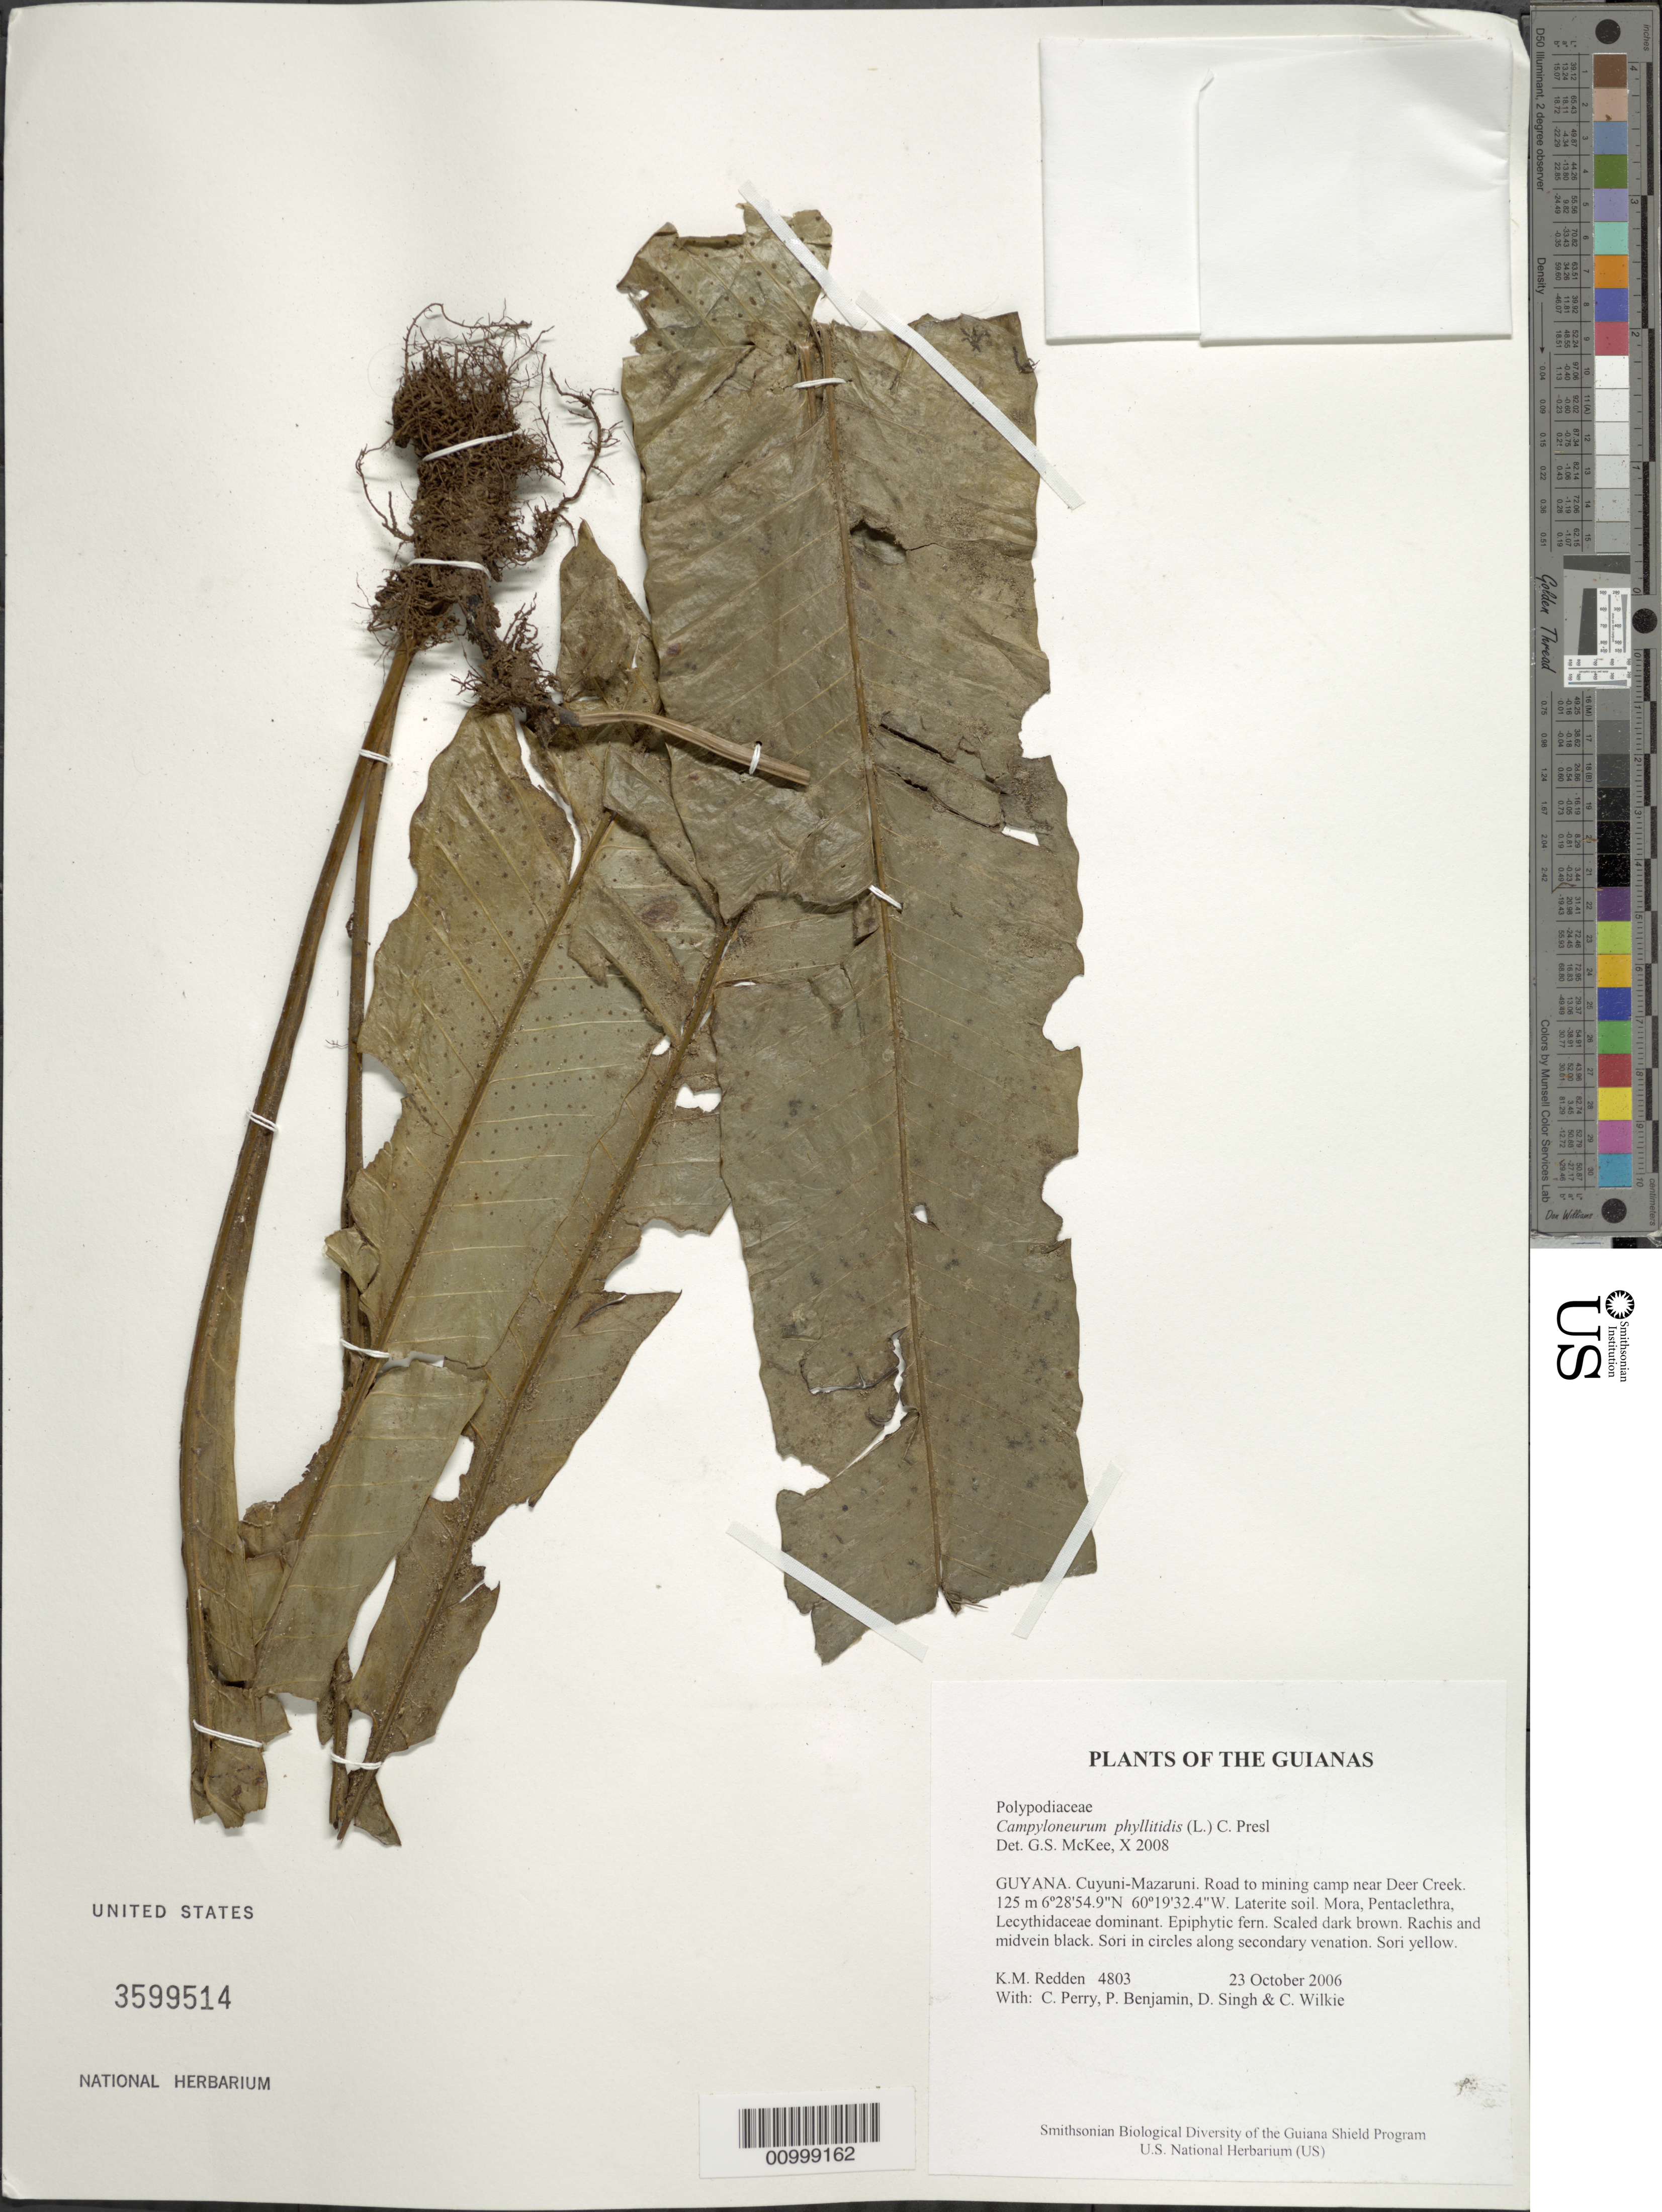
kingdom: Plantae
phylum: Tracheophyta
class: Polypodiopsida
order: Polypodiales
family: Polypodiaceae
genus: Campyloneurum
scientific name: Campyloneurum phyllitidis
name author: (L.) C. Presl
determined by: McKee, G. S., (US), NMNH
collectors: K. M. Redden, C. Perry, P. Benjamin, D. Singh & C. Wilkie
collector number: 4803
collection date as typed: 23 October 2006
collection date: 2006-10-23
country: Guyana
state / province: Cuyuni-Mazaruni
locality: Road to mining camp near Deer Creek.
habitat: Laterite soil. Mora, Pentaclethra, Lecythidaceae dominant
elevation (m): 125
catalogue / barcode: US 3599514